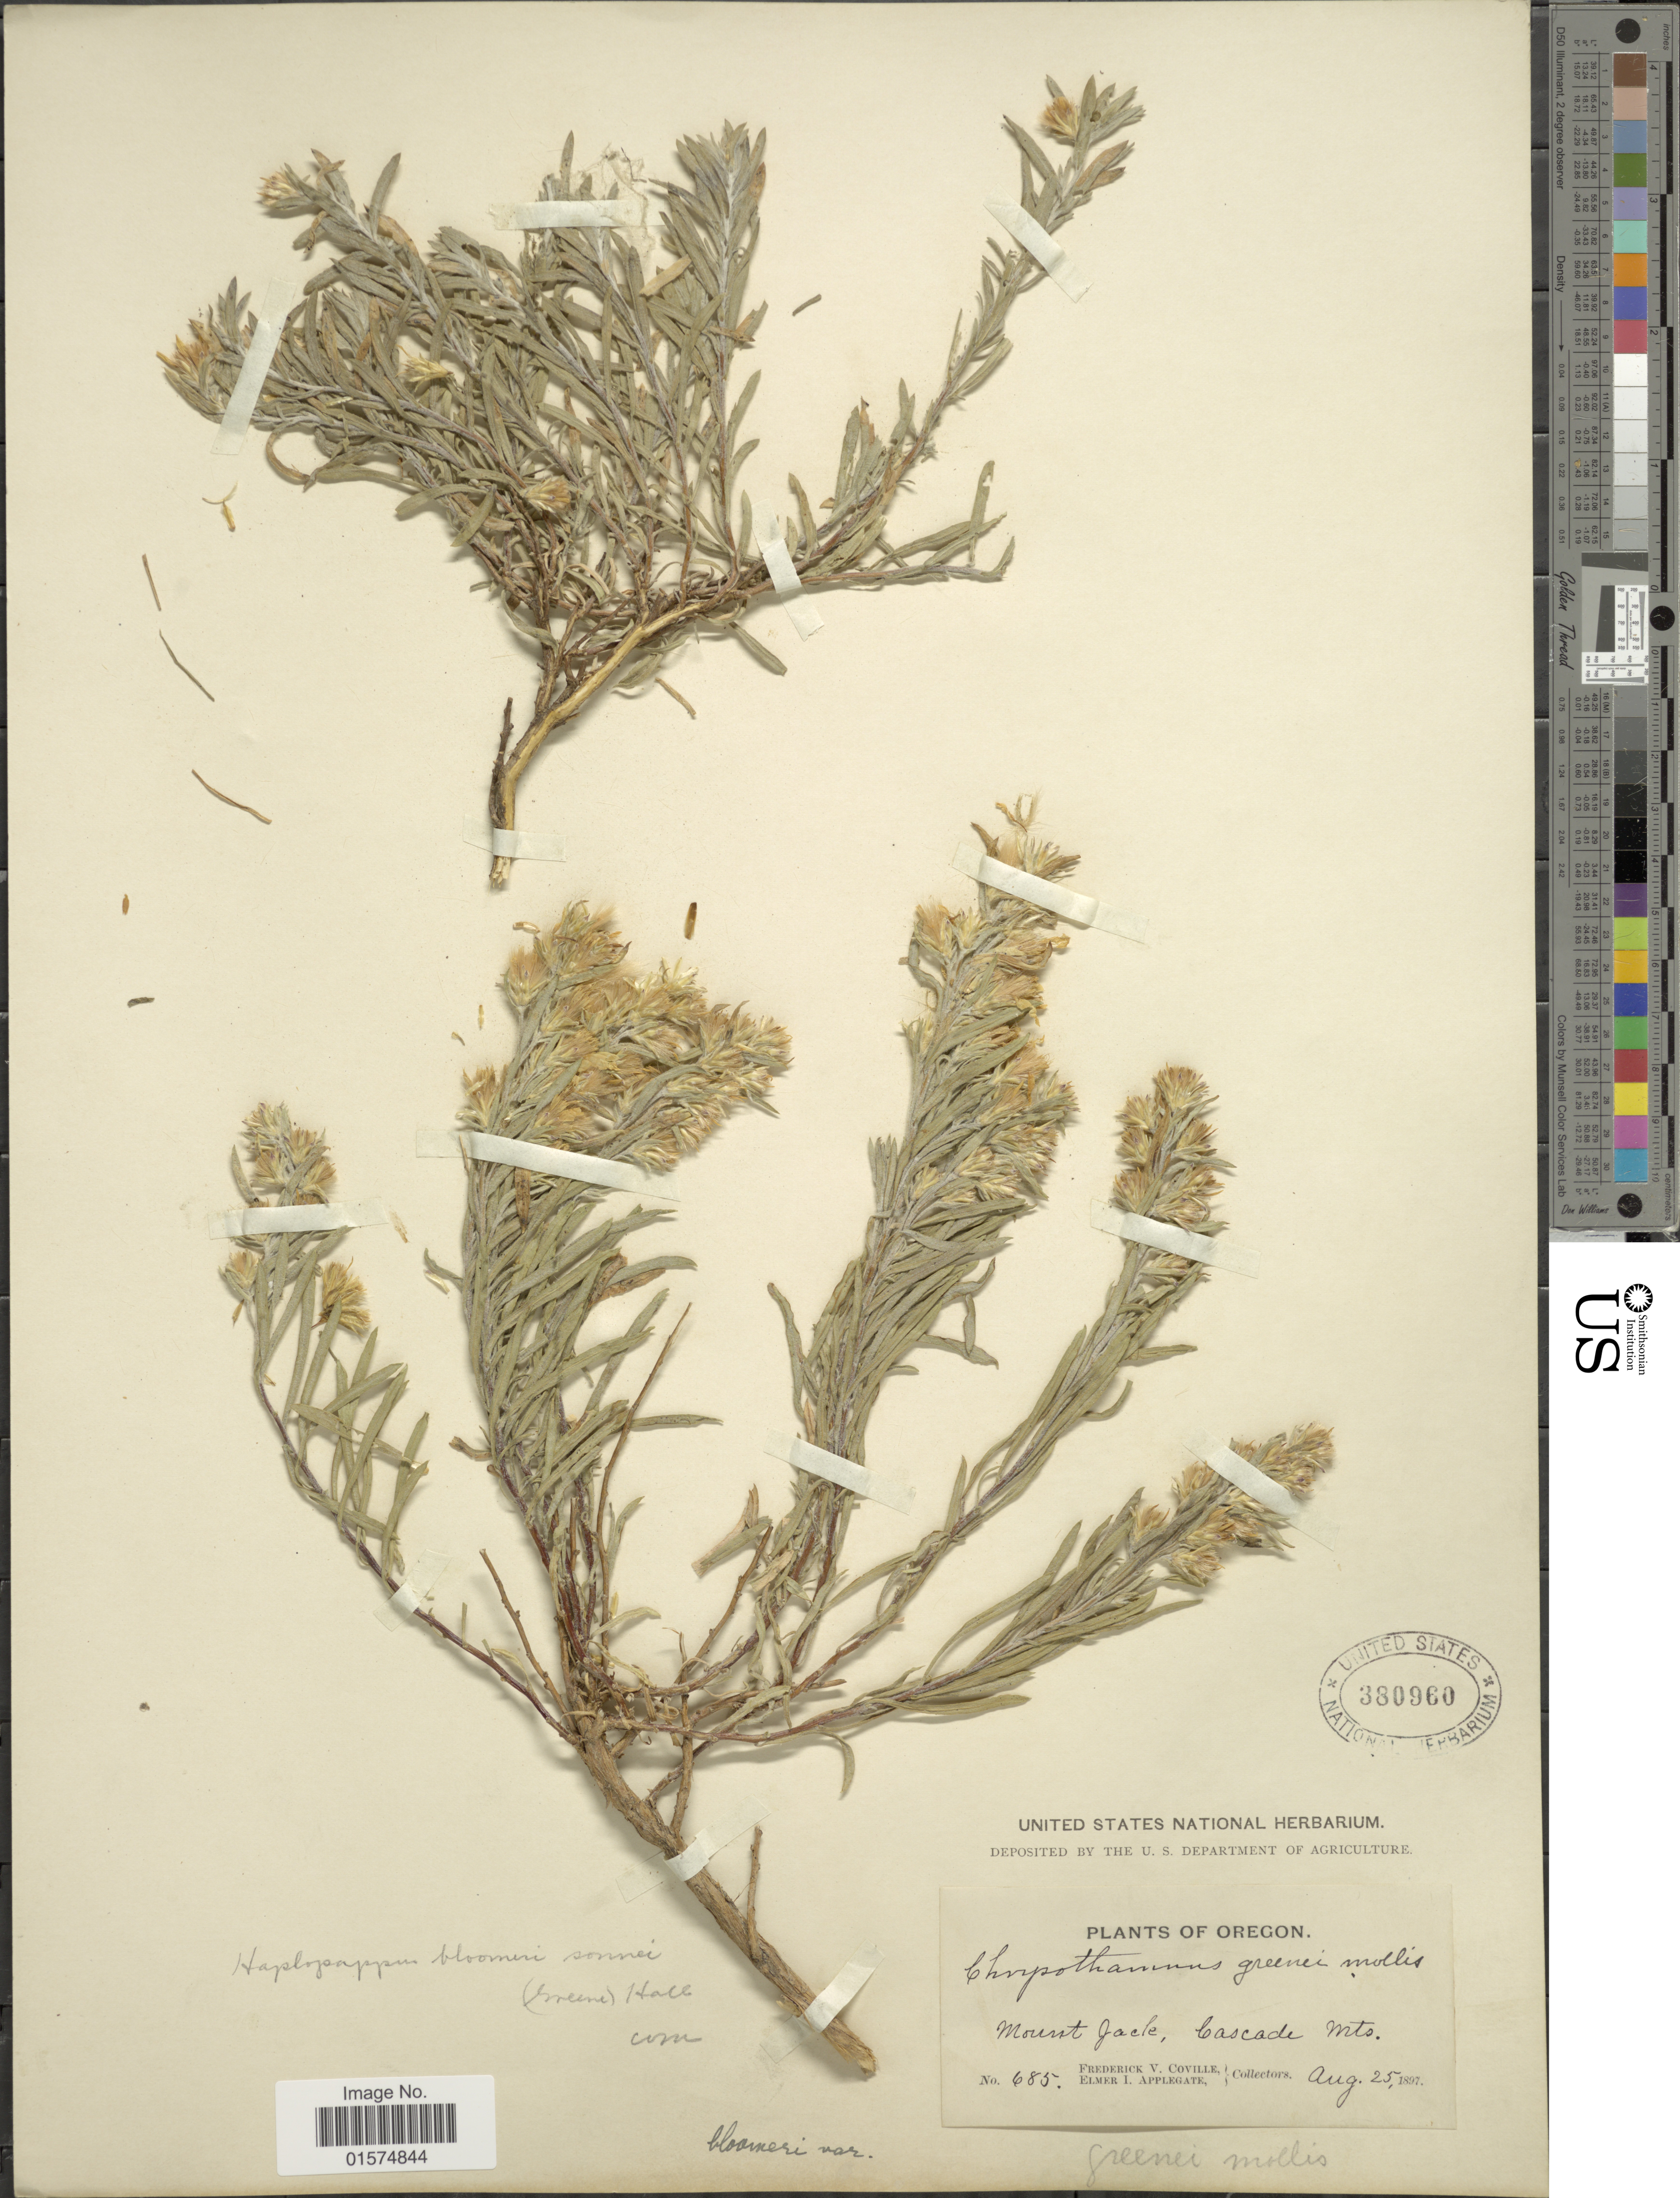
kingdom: Plantae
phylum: Tracheophyta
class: Magnoliopsida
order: Asterales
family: Asteraceae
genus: Ericameria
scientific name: Ericameria bloomeri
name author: (A. Gray) J.F. Macbr.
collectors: F. V. Coville & E. I. Applegate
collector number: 685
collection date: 1897-08-25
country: United States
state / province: Oregon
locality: Mount Jack, Cascade Mts.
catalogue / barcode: US 380960